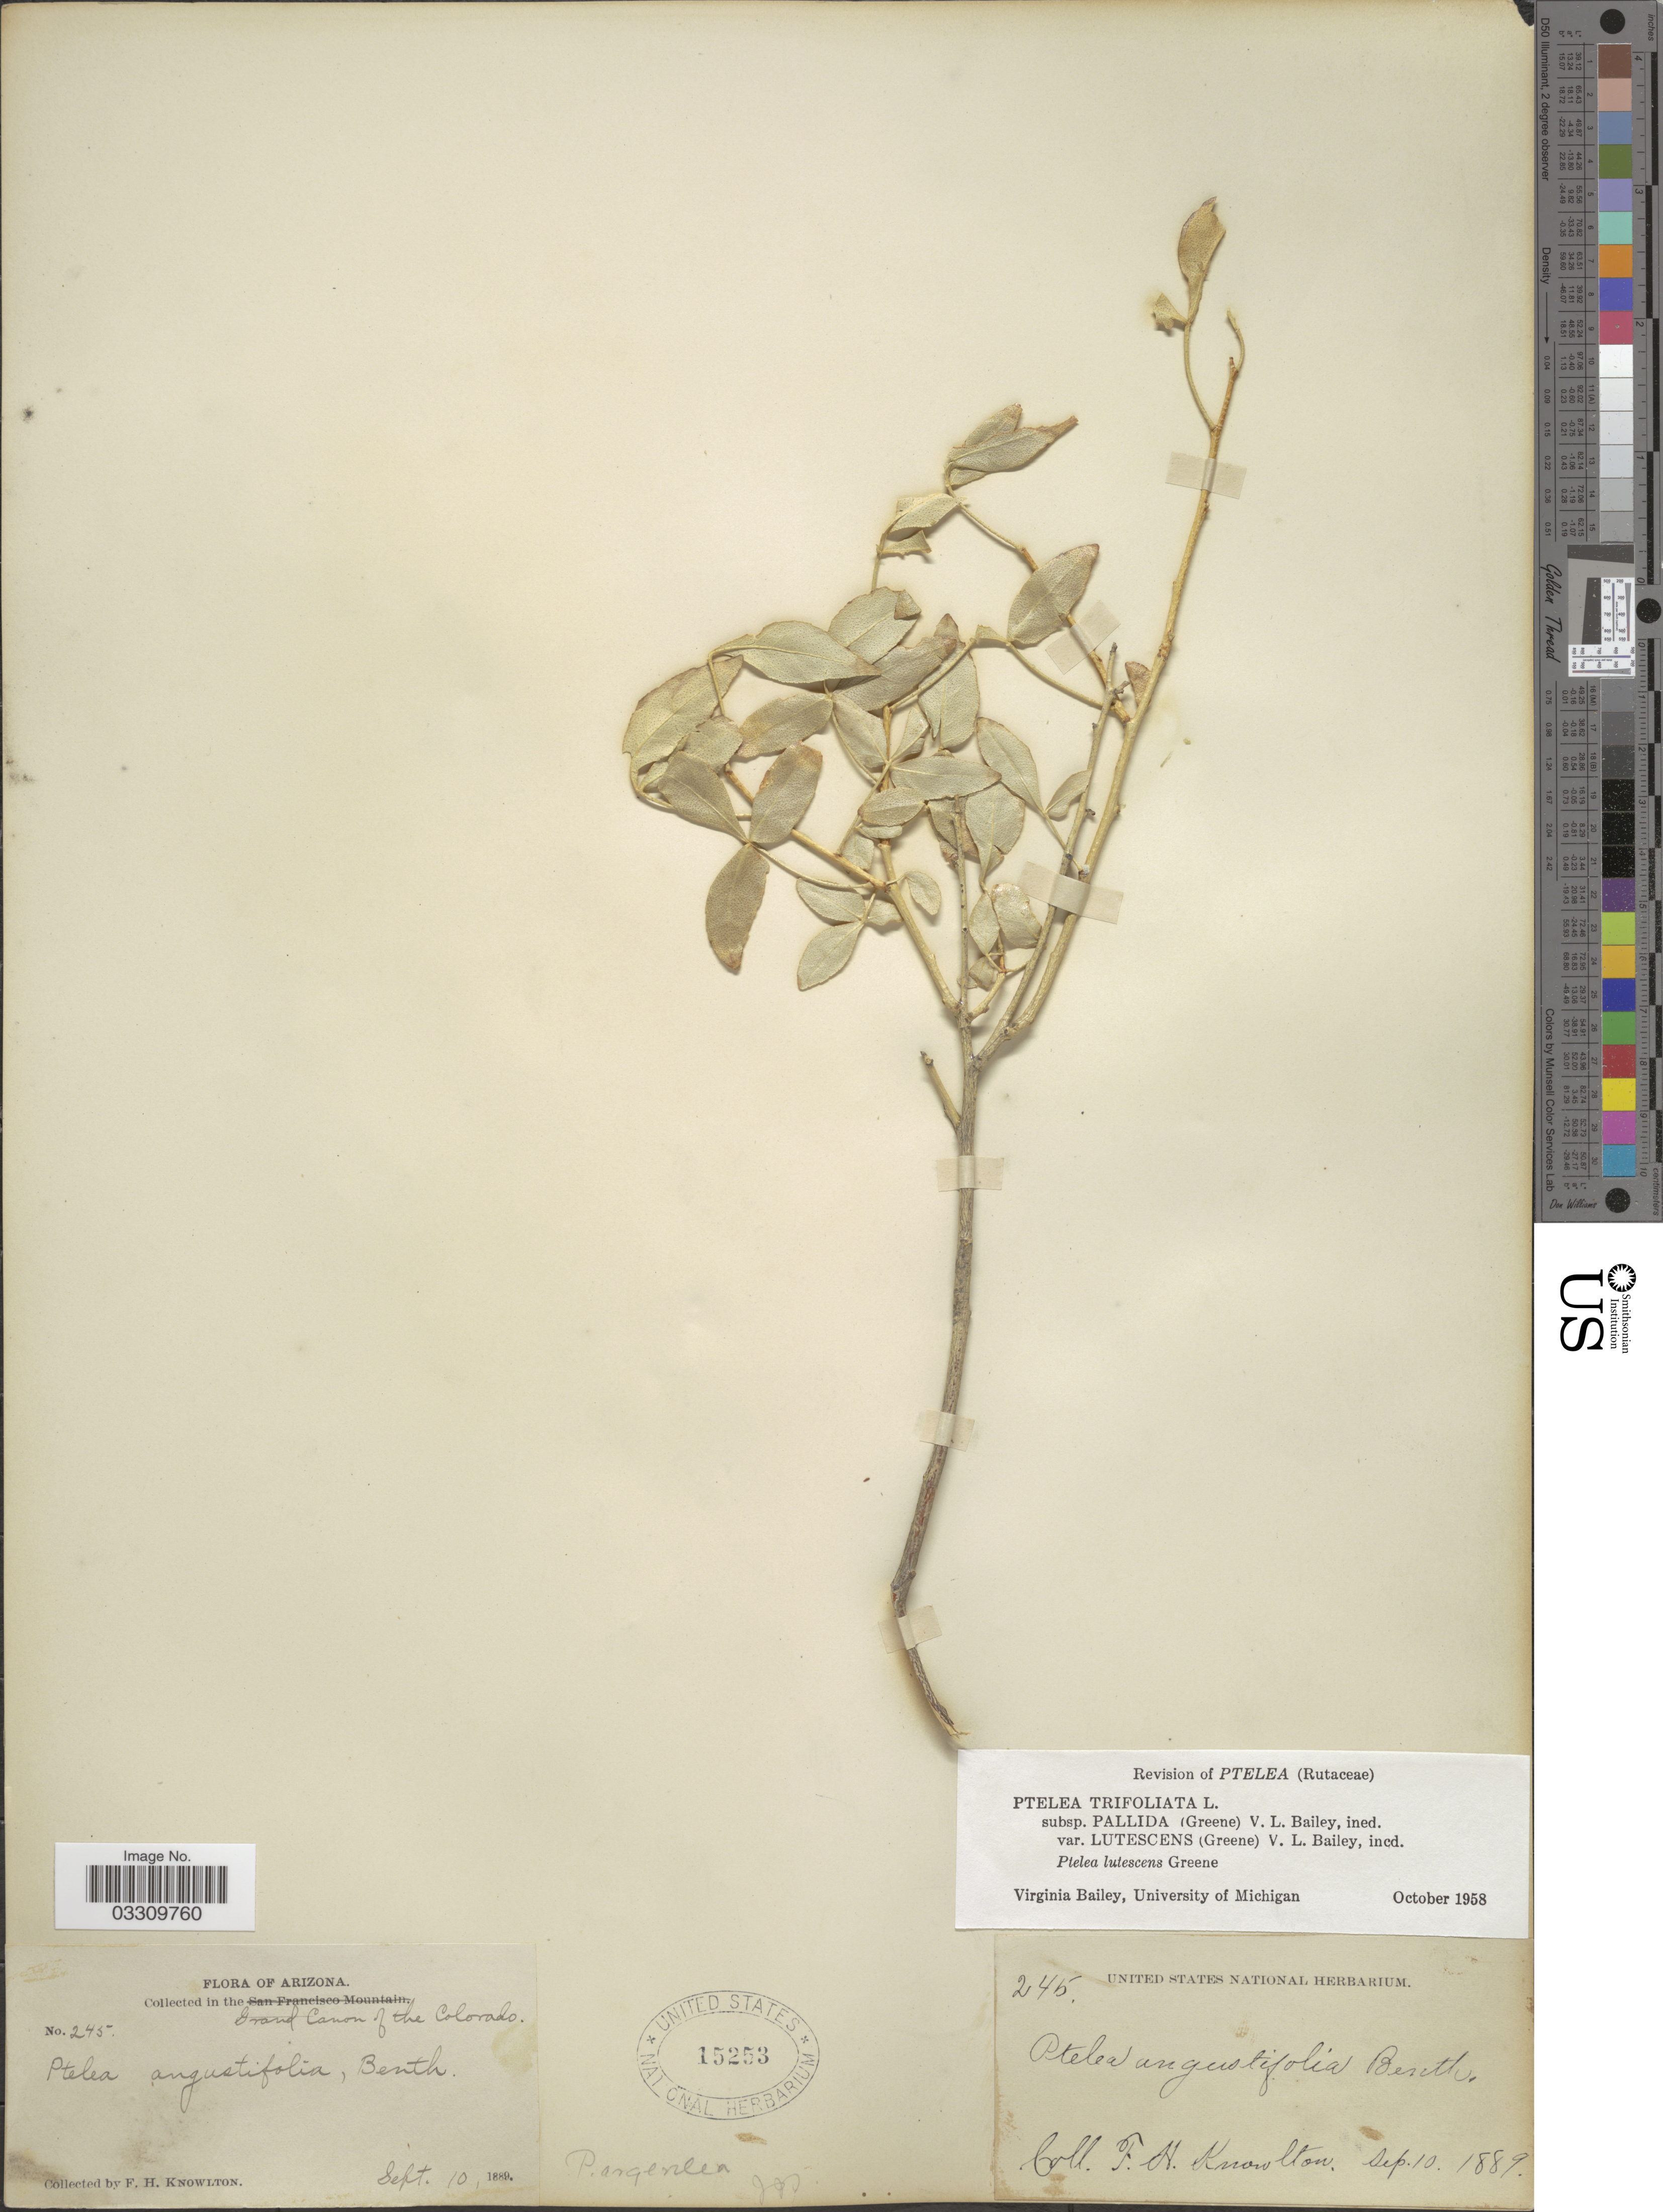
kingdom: Plantae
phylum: Tracheophyta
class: Magnoliopsida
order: Sapindales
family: Rutaceae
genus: Ptelea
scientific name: Ptelea trifoliata var. lutescens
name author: V. L. Bailey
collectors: F. H. Knowlton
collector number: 245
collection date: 1889-09-10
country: United States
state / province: Arizona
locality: Grand Canon of the Colorado.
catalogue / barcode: US 15253